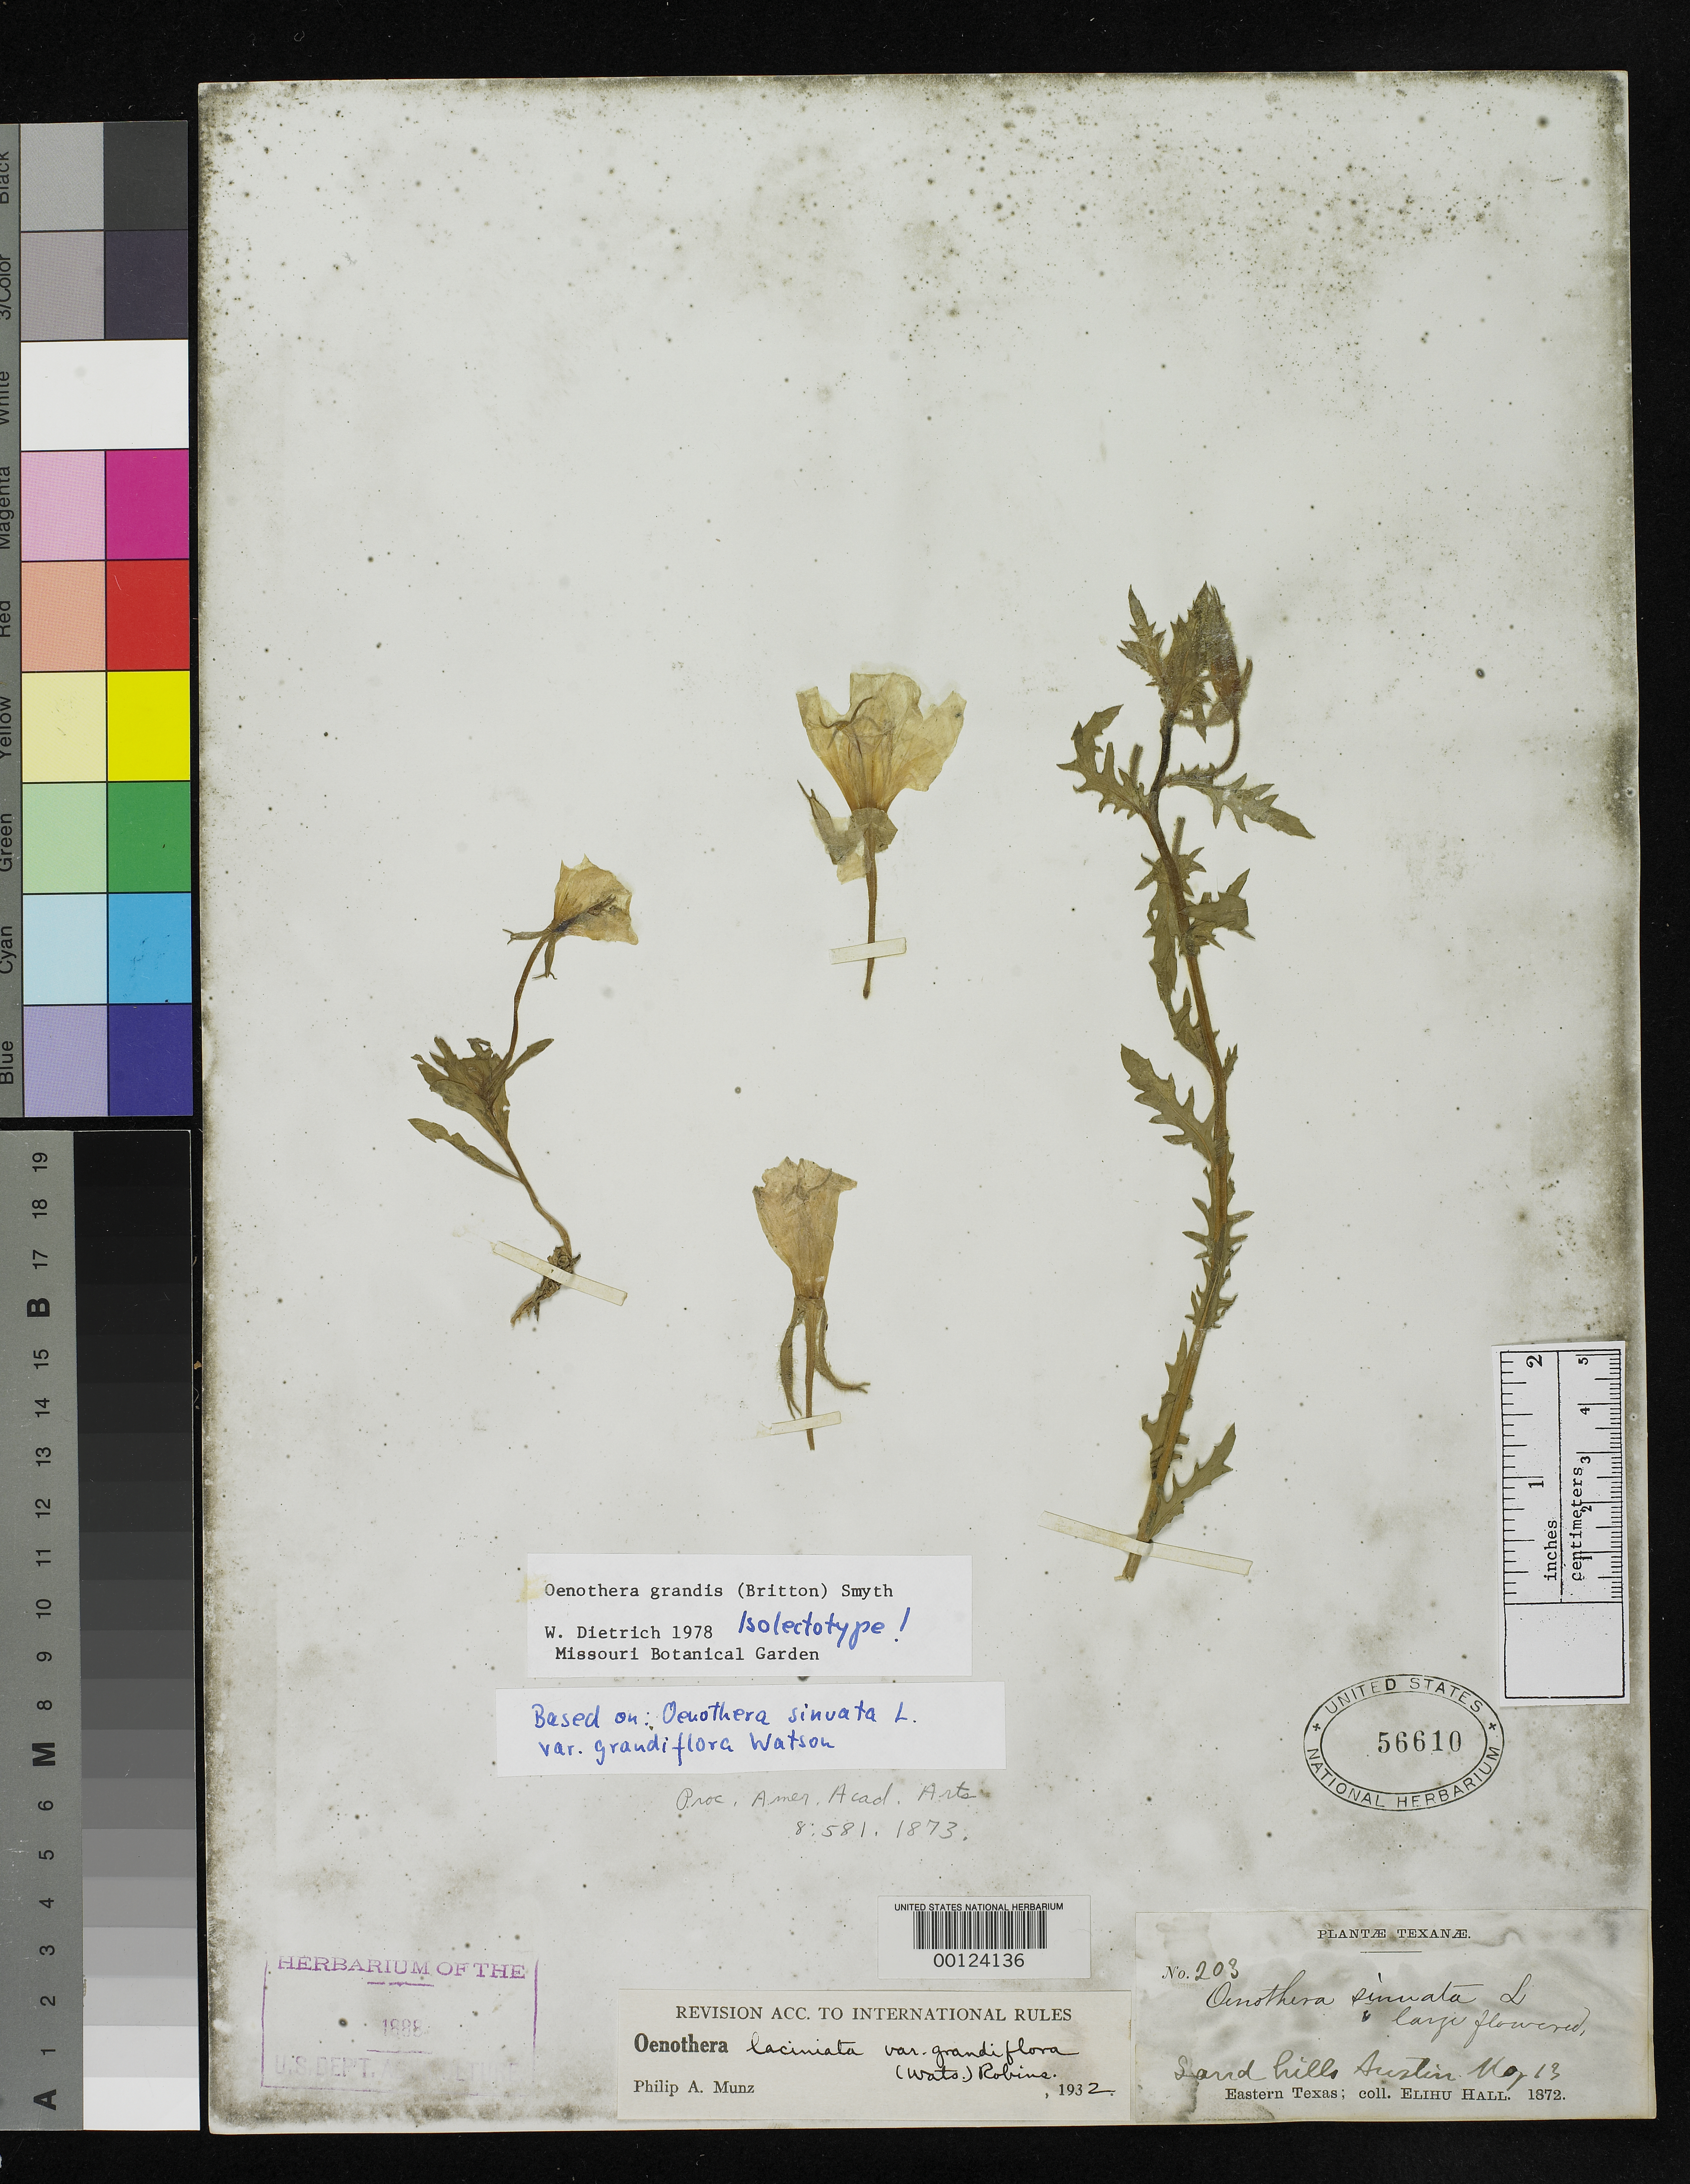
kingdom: Plantae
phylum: Tracheophyta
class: Magnoliopsida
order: Myrtales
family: Onagraceae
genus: Oenothera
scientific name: Oenothera sinuata var. grandiflora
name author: S. Watson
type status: Isolectotype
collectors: E. Hall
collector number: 203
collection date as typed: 13 May 1872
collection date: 1872-05-13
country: United States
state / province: Texas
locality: Sand Hills, Austin.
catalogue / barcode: US 56610